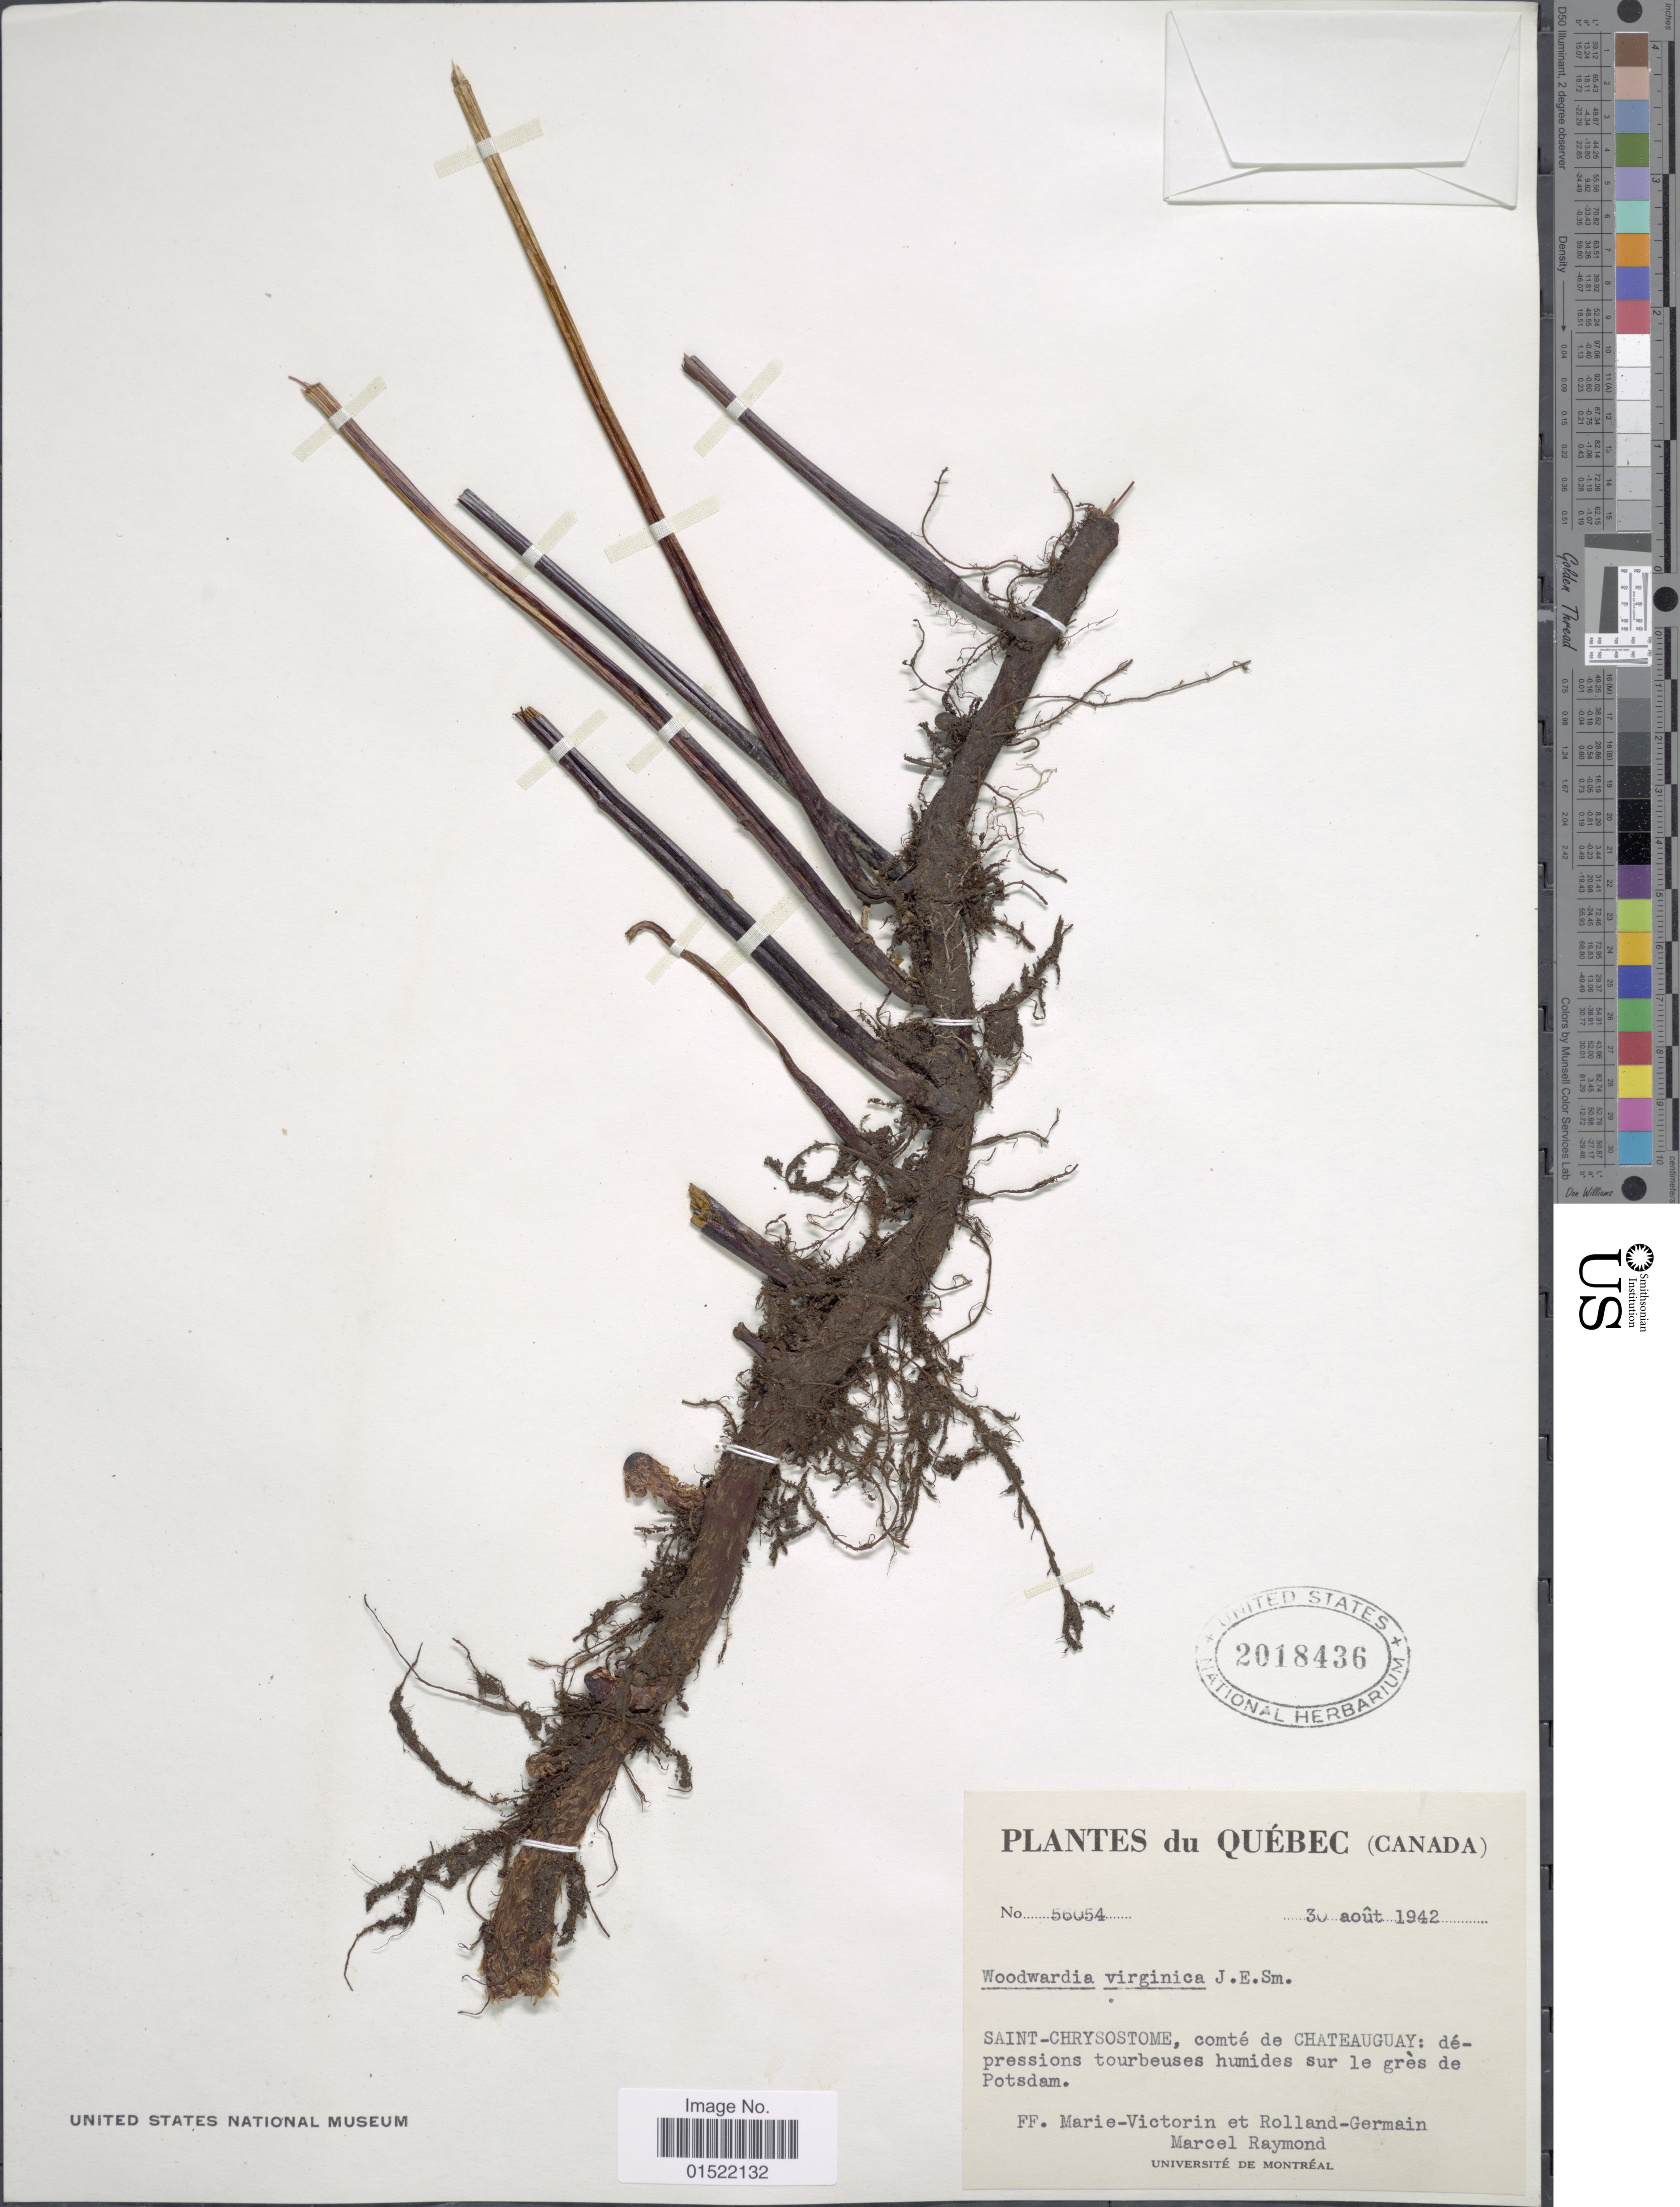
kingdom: Plantae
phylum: Tracheophyta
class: Polypodiopsida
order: Polypodiales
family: Blechnaceae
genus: Woodwardia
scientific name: Woodwardia virginica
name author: (L.) R.M. Sm.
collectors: Fr. Marie-Victorin, Rolland-Germain & M. Raymond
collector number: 56054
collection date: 1942-08-30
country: Canada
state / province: Quebec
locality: Saint-Chrysostome, comte de Chateauguay: depressions tourbeuses humides sur le gres de Potsdam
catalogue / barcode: US 2018436